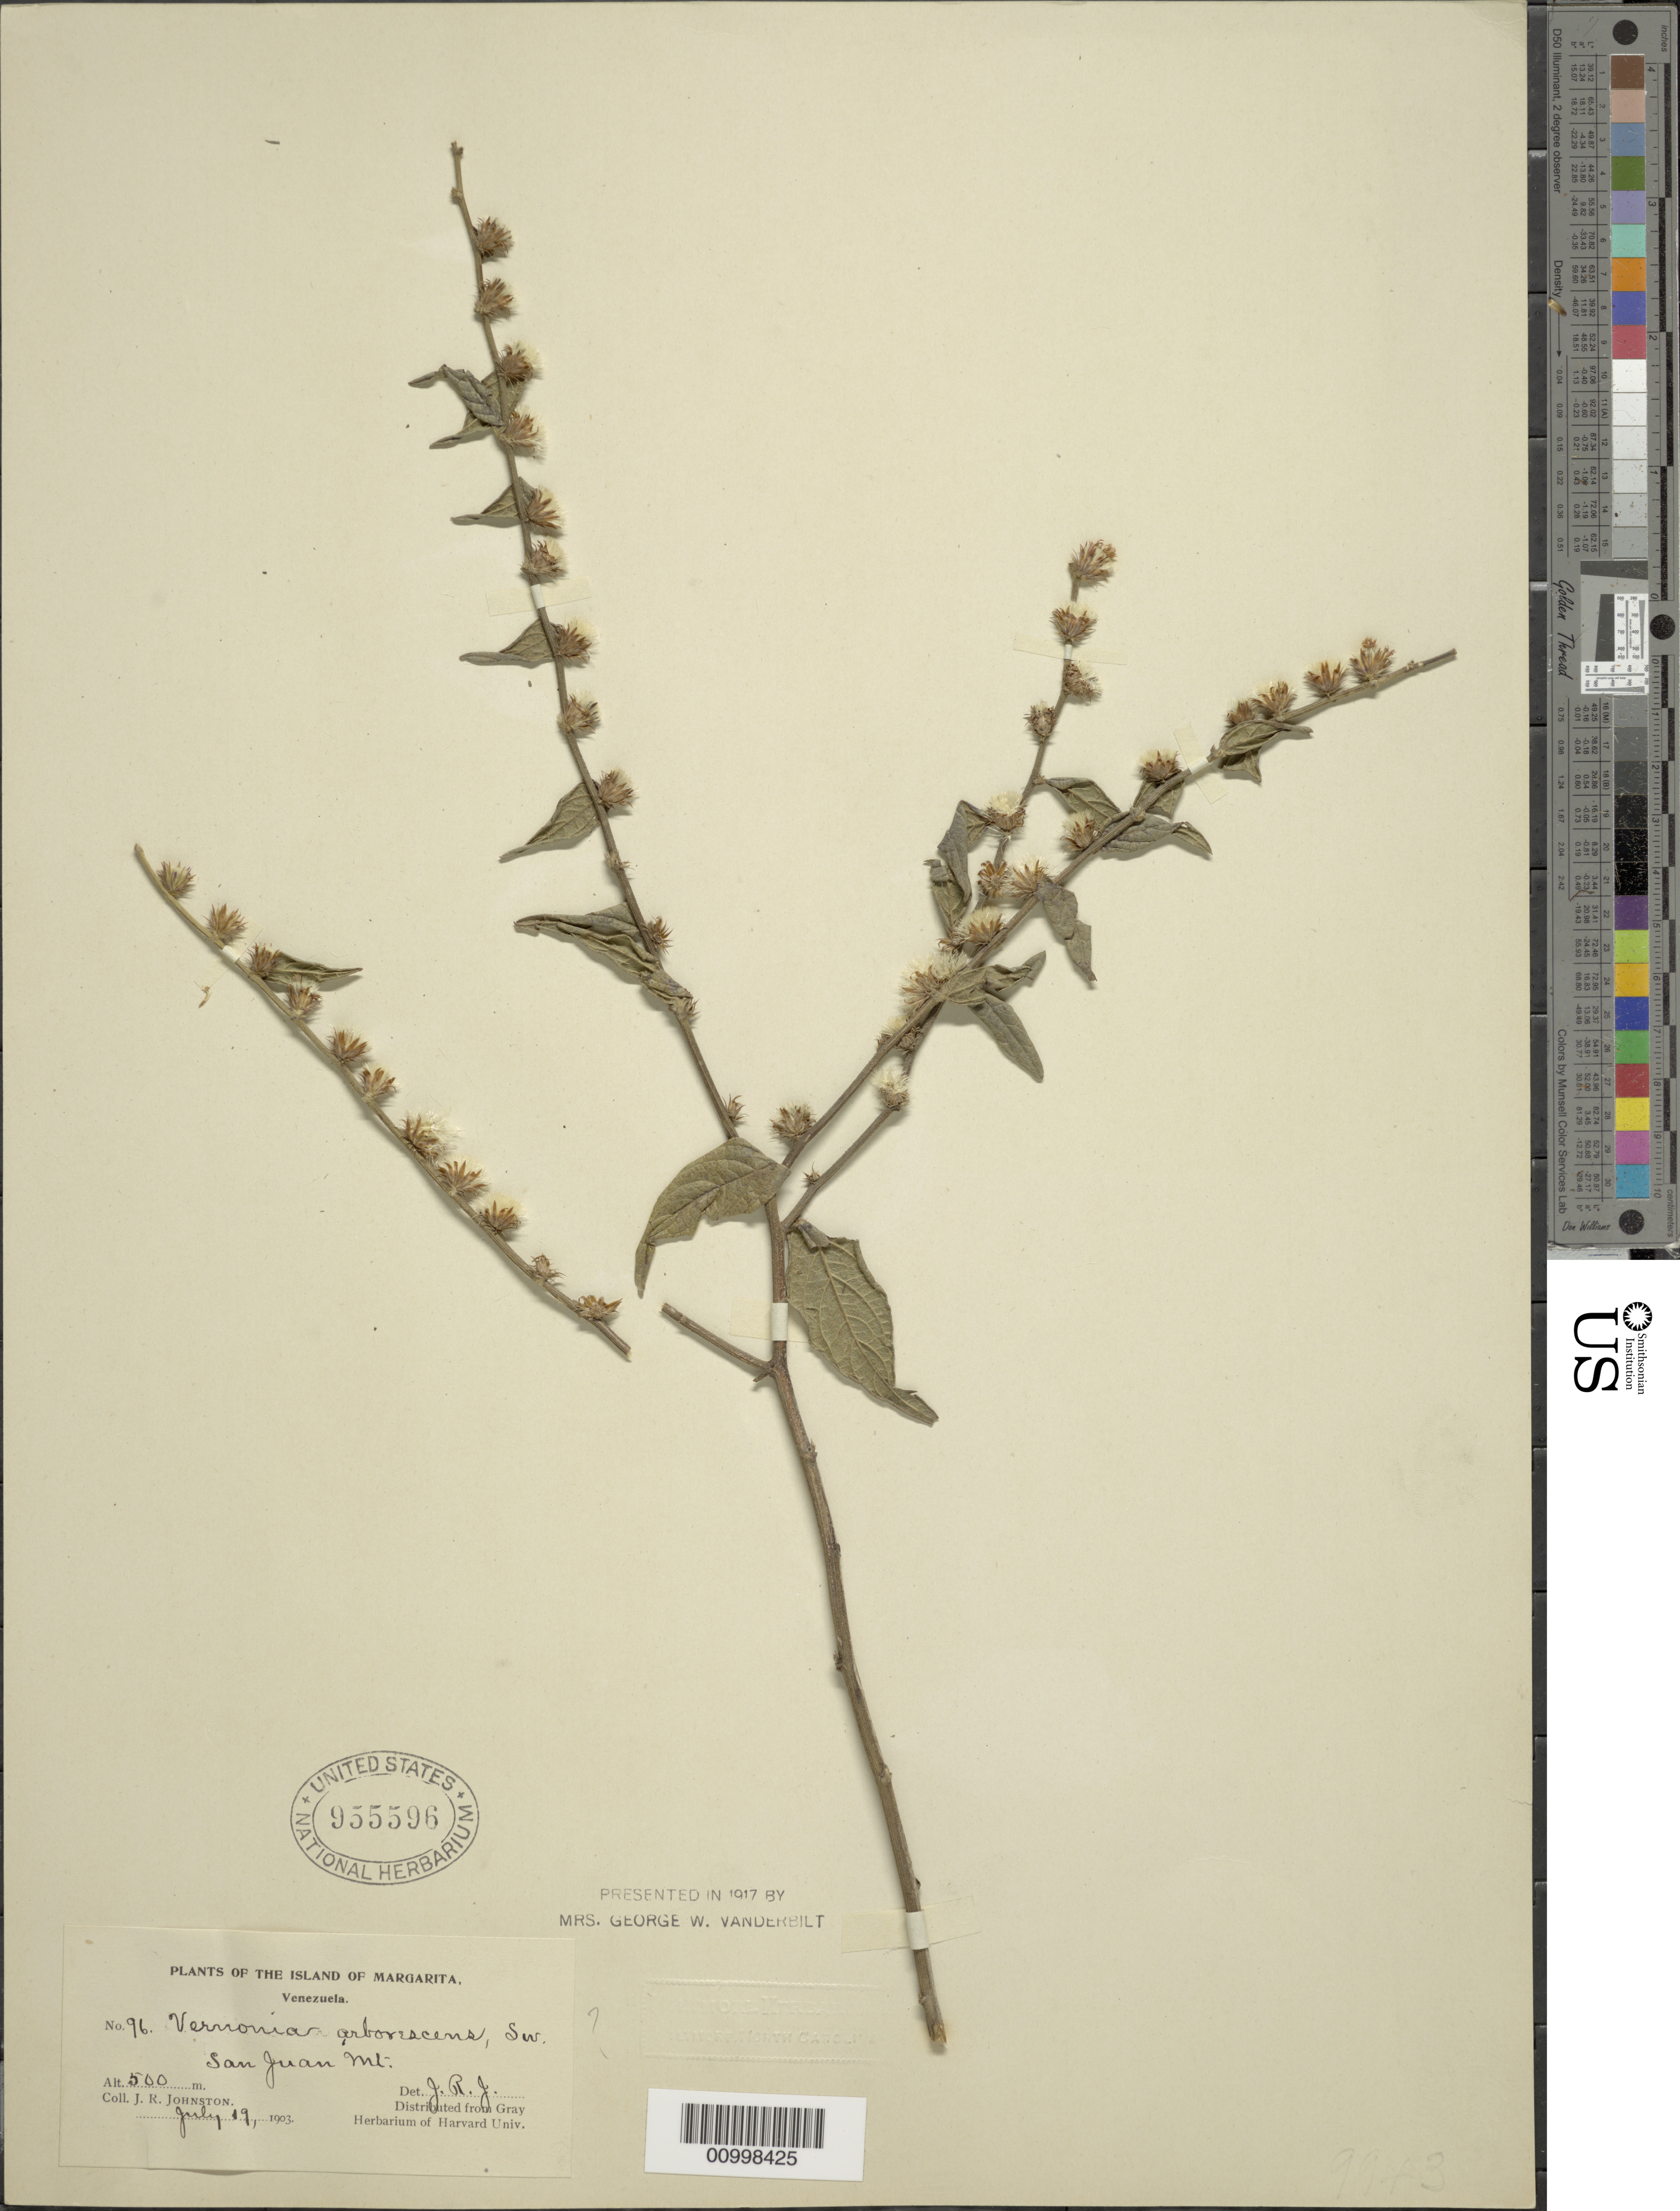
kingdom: Plantae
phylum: Tracheophyta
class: Magnoliopsida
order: Asterales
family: Asteraceae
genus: Vernonia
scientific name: Vernonia arborescens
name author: (L.) Sw.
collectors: J. Johnston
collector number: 96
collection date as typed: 19 Jul 1903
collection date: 1903-07-19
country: Venezuela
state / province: Nueva Esparta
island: Margarita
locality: San Juan Mountain.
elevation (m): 500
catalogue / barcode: US 955596